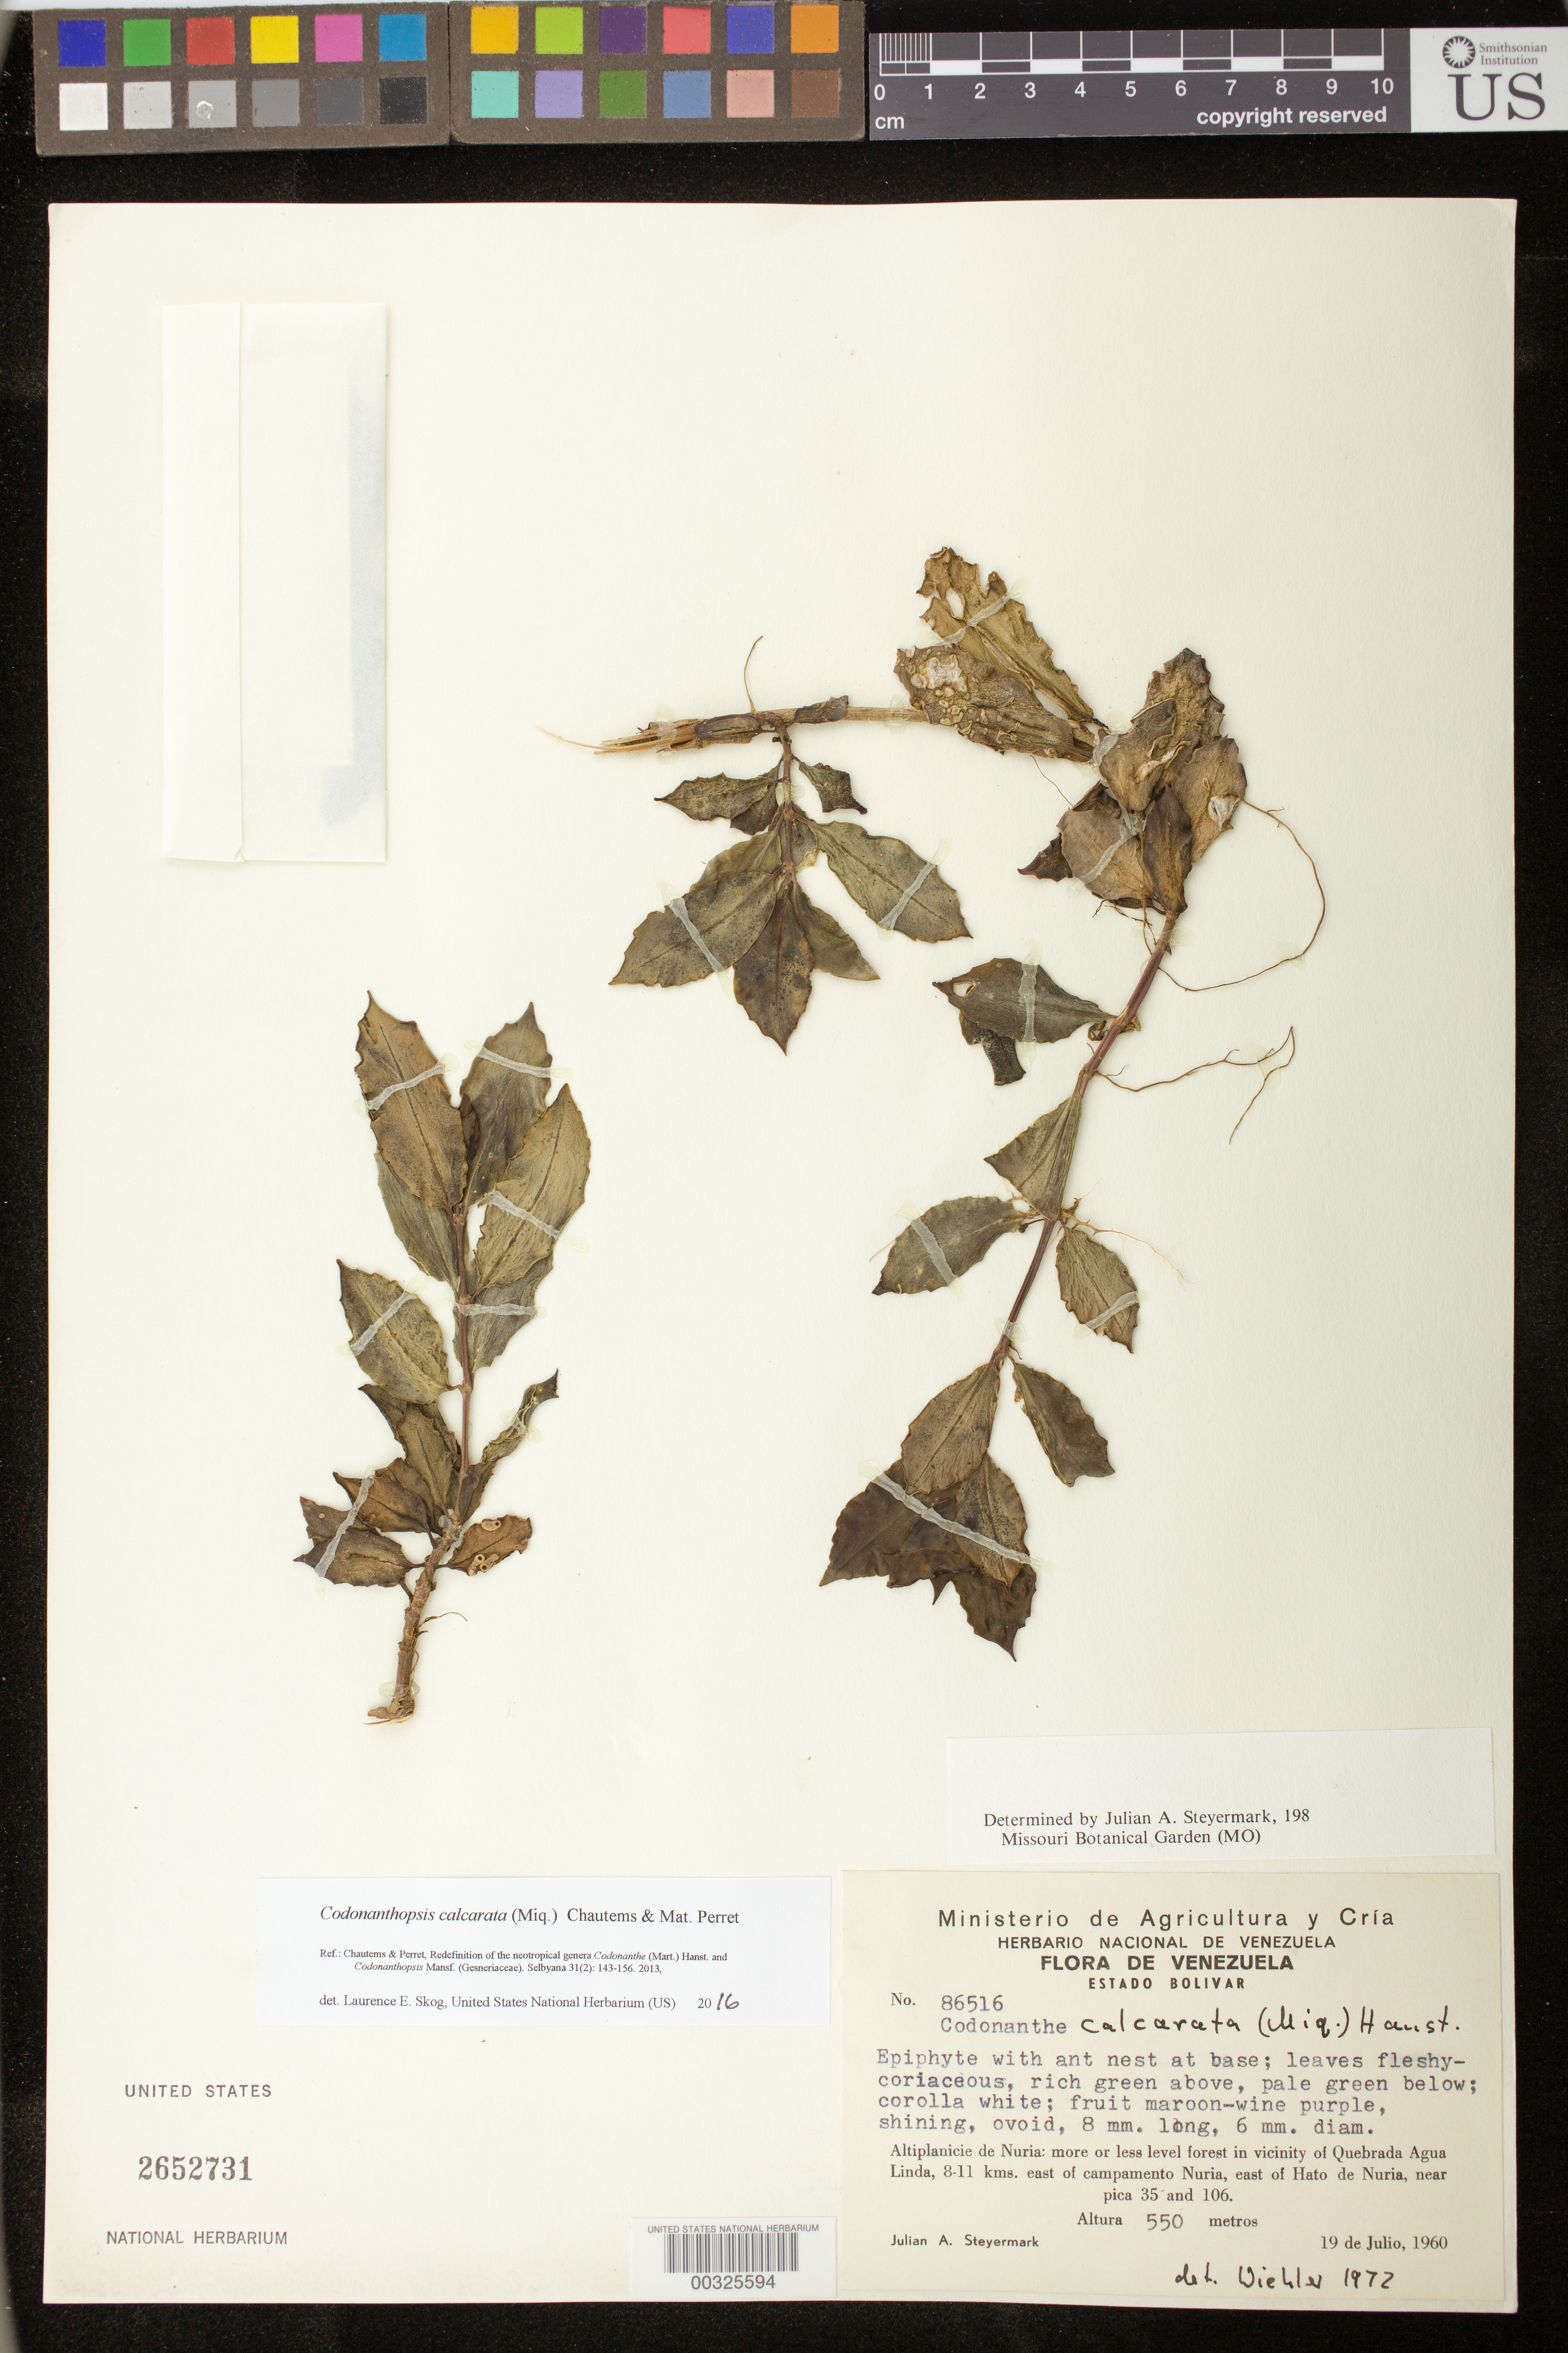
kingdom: Plantae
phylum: Tracheophyta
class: Magnoliopsida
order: Lamiales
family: Gesneriaceae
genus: Codonanthopsis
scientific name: Codonanthopsis calcarata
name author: (Miq.) Chautems & Mat.Perret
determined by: Skog, Laurence E.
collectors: J. Steyermark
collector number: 86516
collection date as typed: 19 Jul 1960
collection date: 1960-07-19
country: Venezuela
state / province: Bolívar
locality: Altiplanicie de Nuria: in vicinity of Quebrada Agua Linda, 8-11 km east of campamento Nuria, east of Hato de Nuria, near pica 35 and 106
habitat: more or less level forest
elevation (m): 550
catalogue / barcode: US 2652731